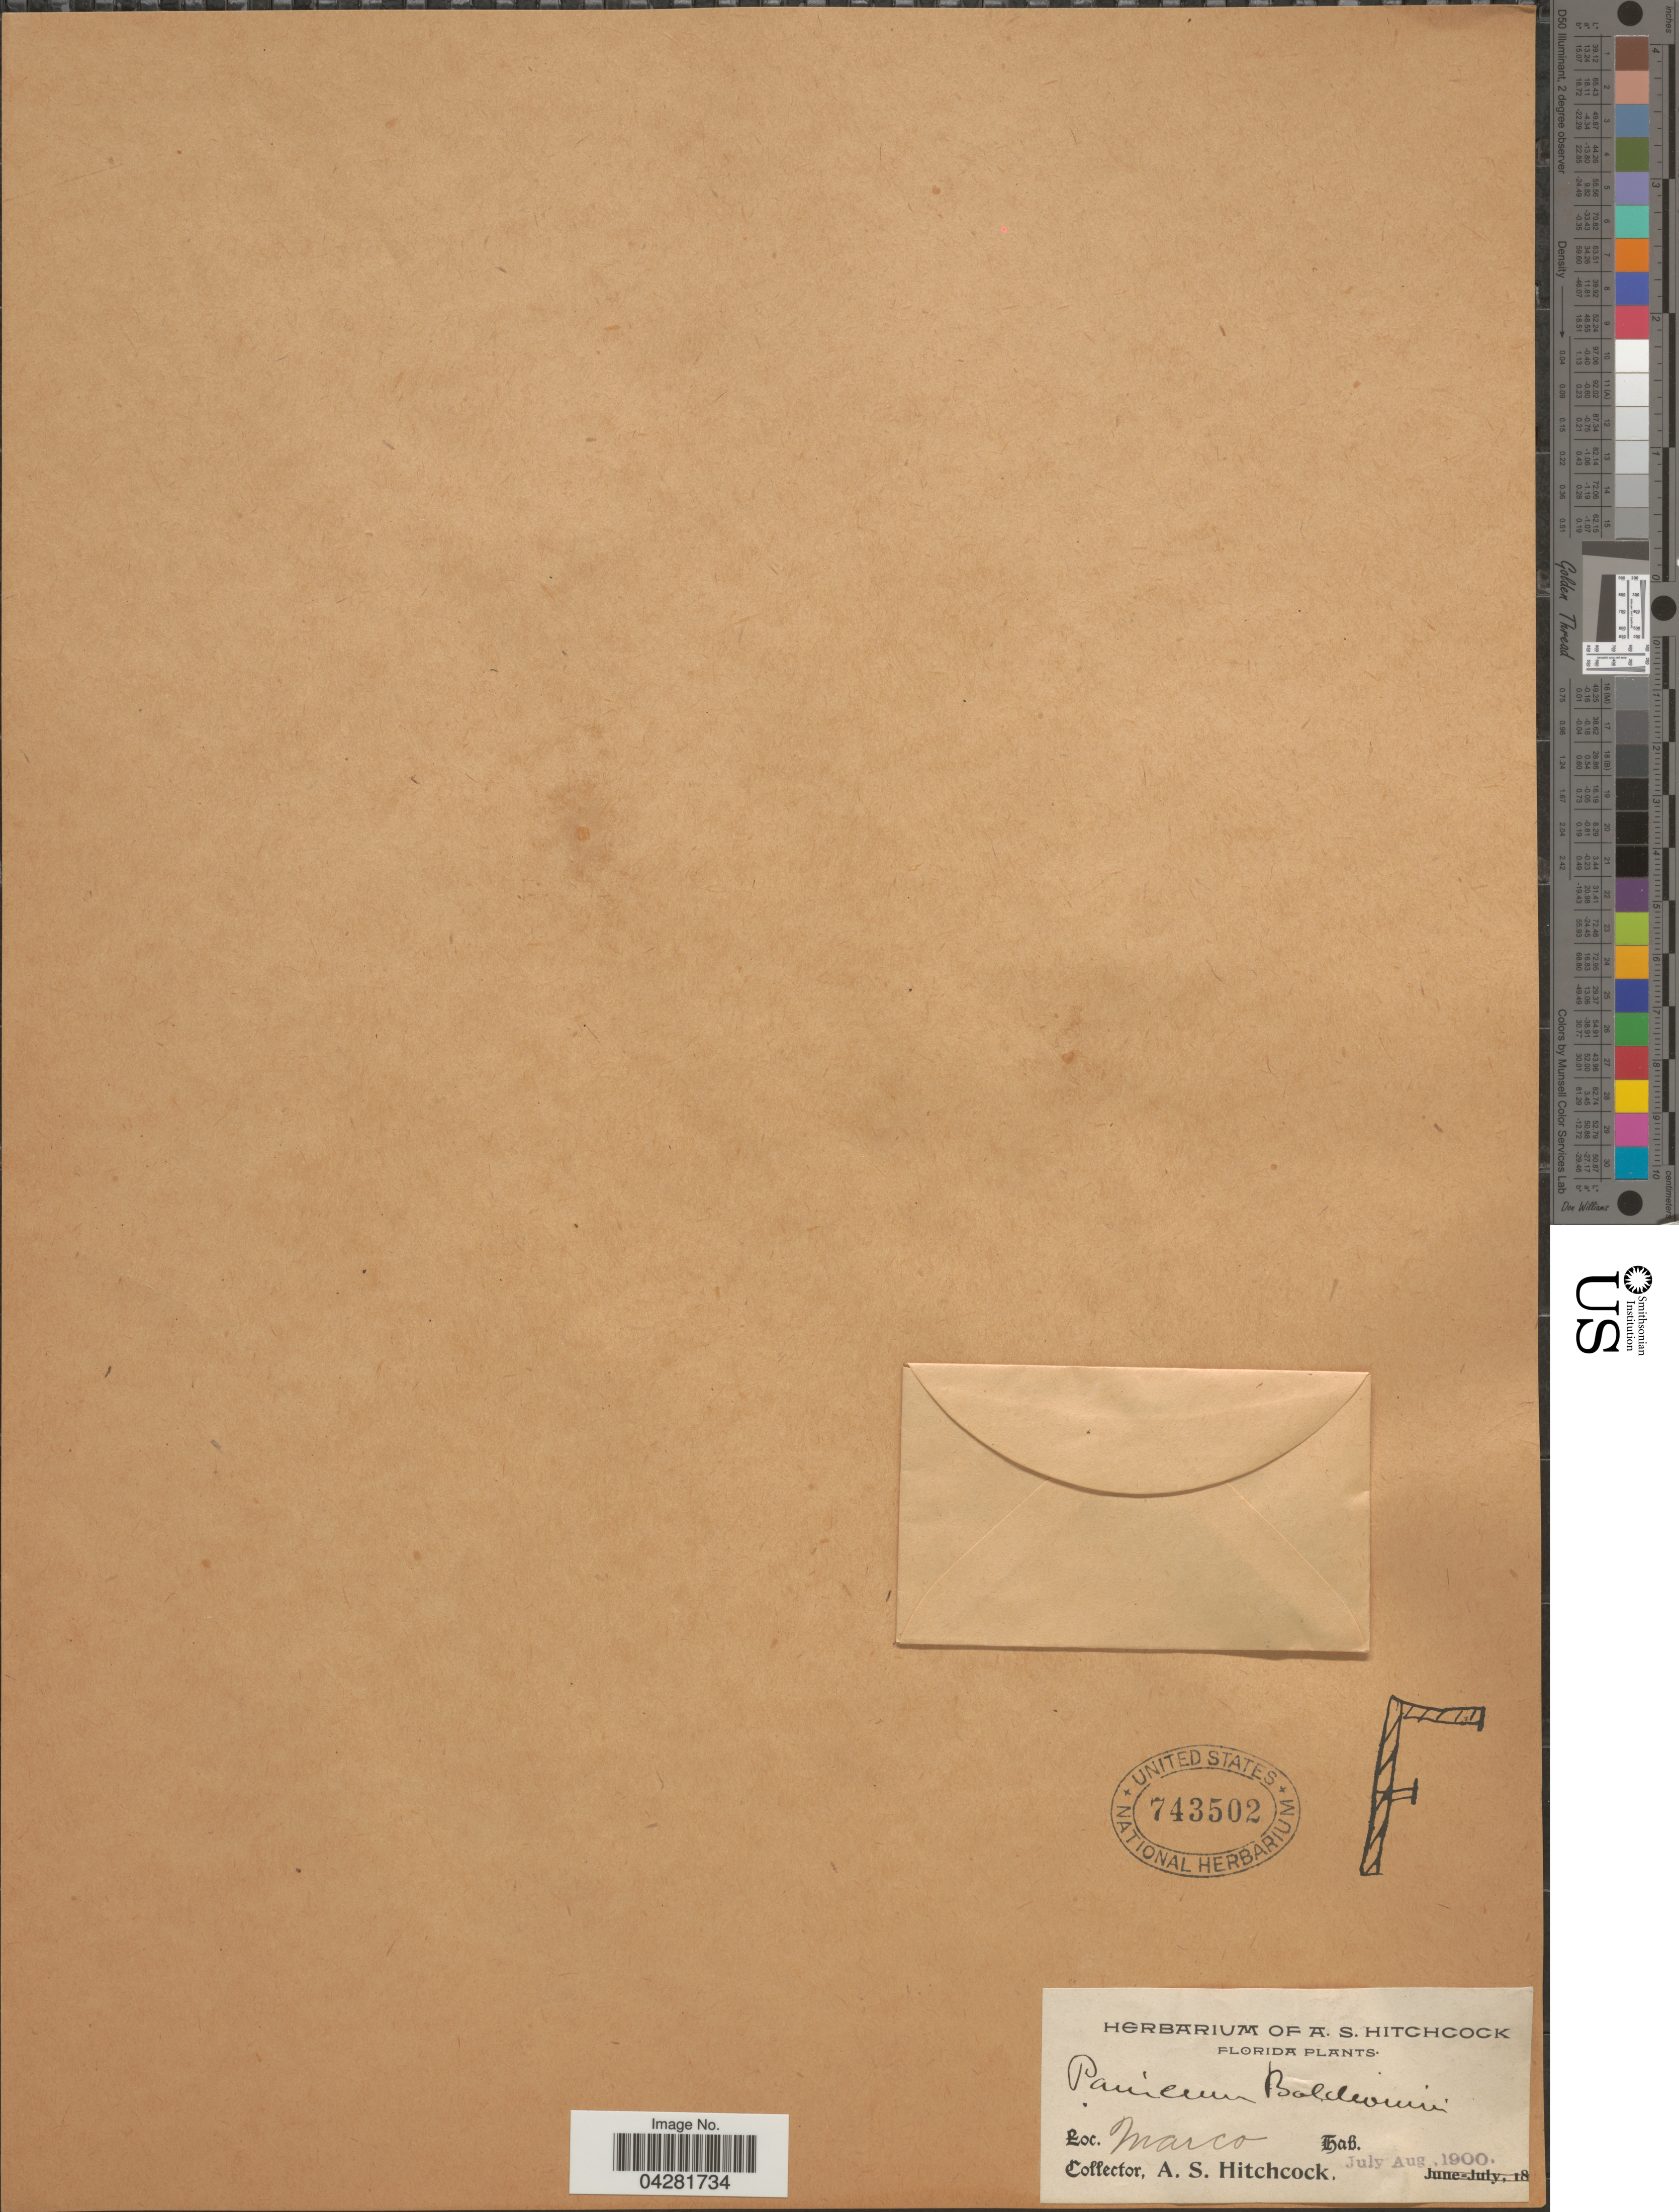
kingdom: Plantae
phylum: Tracheophyta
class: Liliopsida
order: Poales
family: Poaceae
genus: Dichanthelium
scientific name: Dichanthelium ensifolium var. ensifolium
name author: (Baldwin ex Elliot) Gould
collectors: A. S. Hitchcock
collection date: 1900-07/1900-08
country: United States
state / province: Florida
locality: Marco.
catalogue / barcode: US 743502